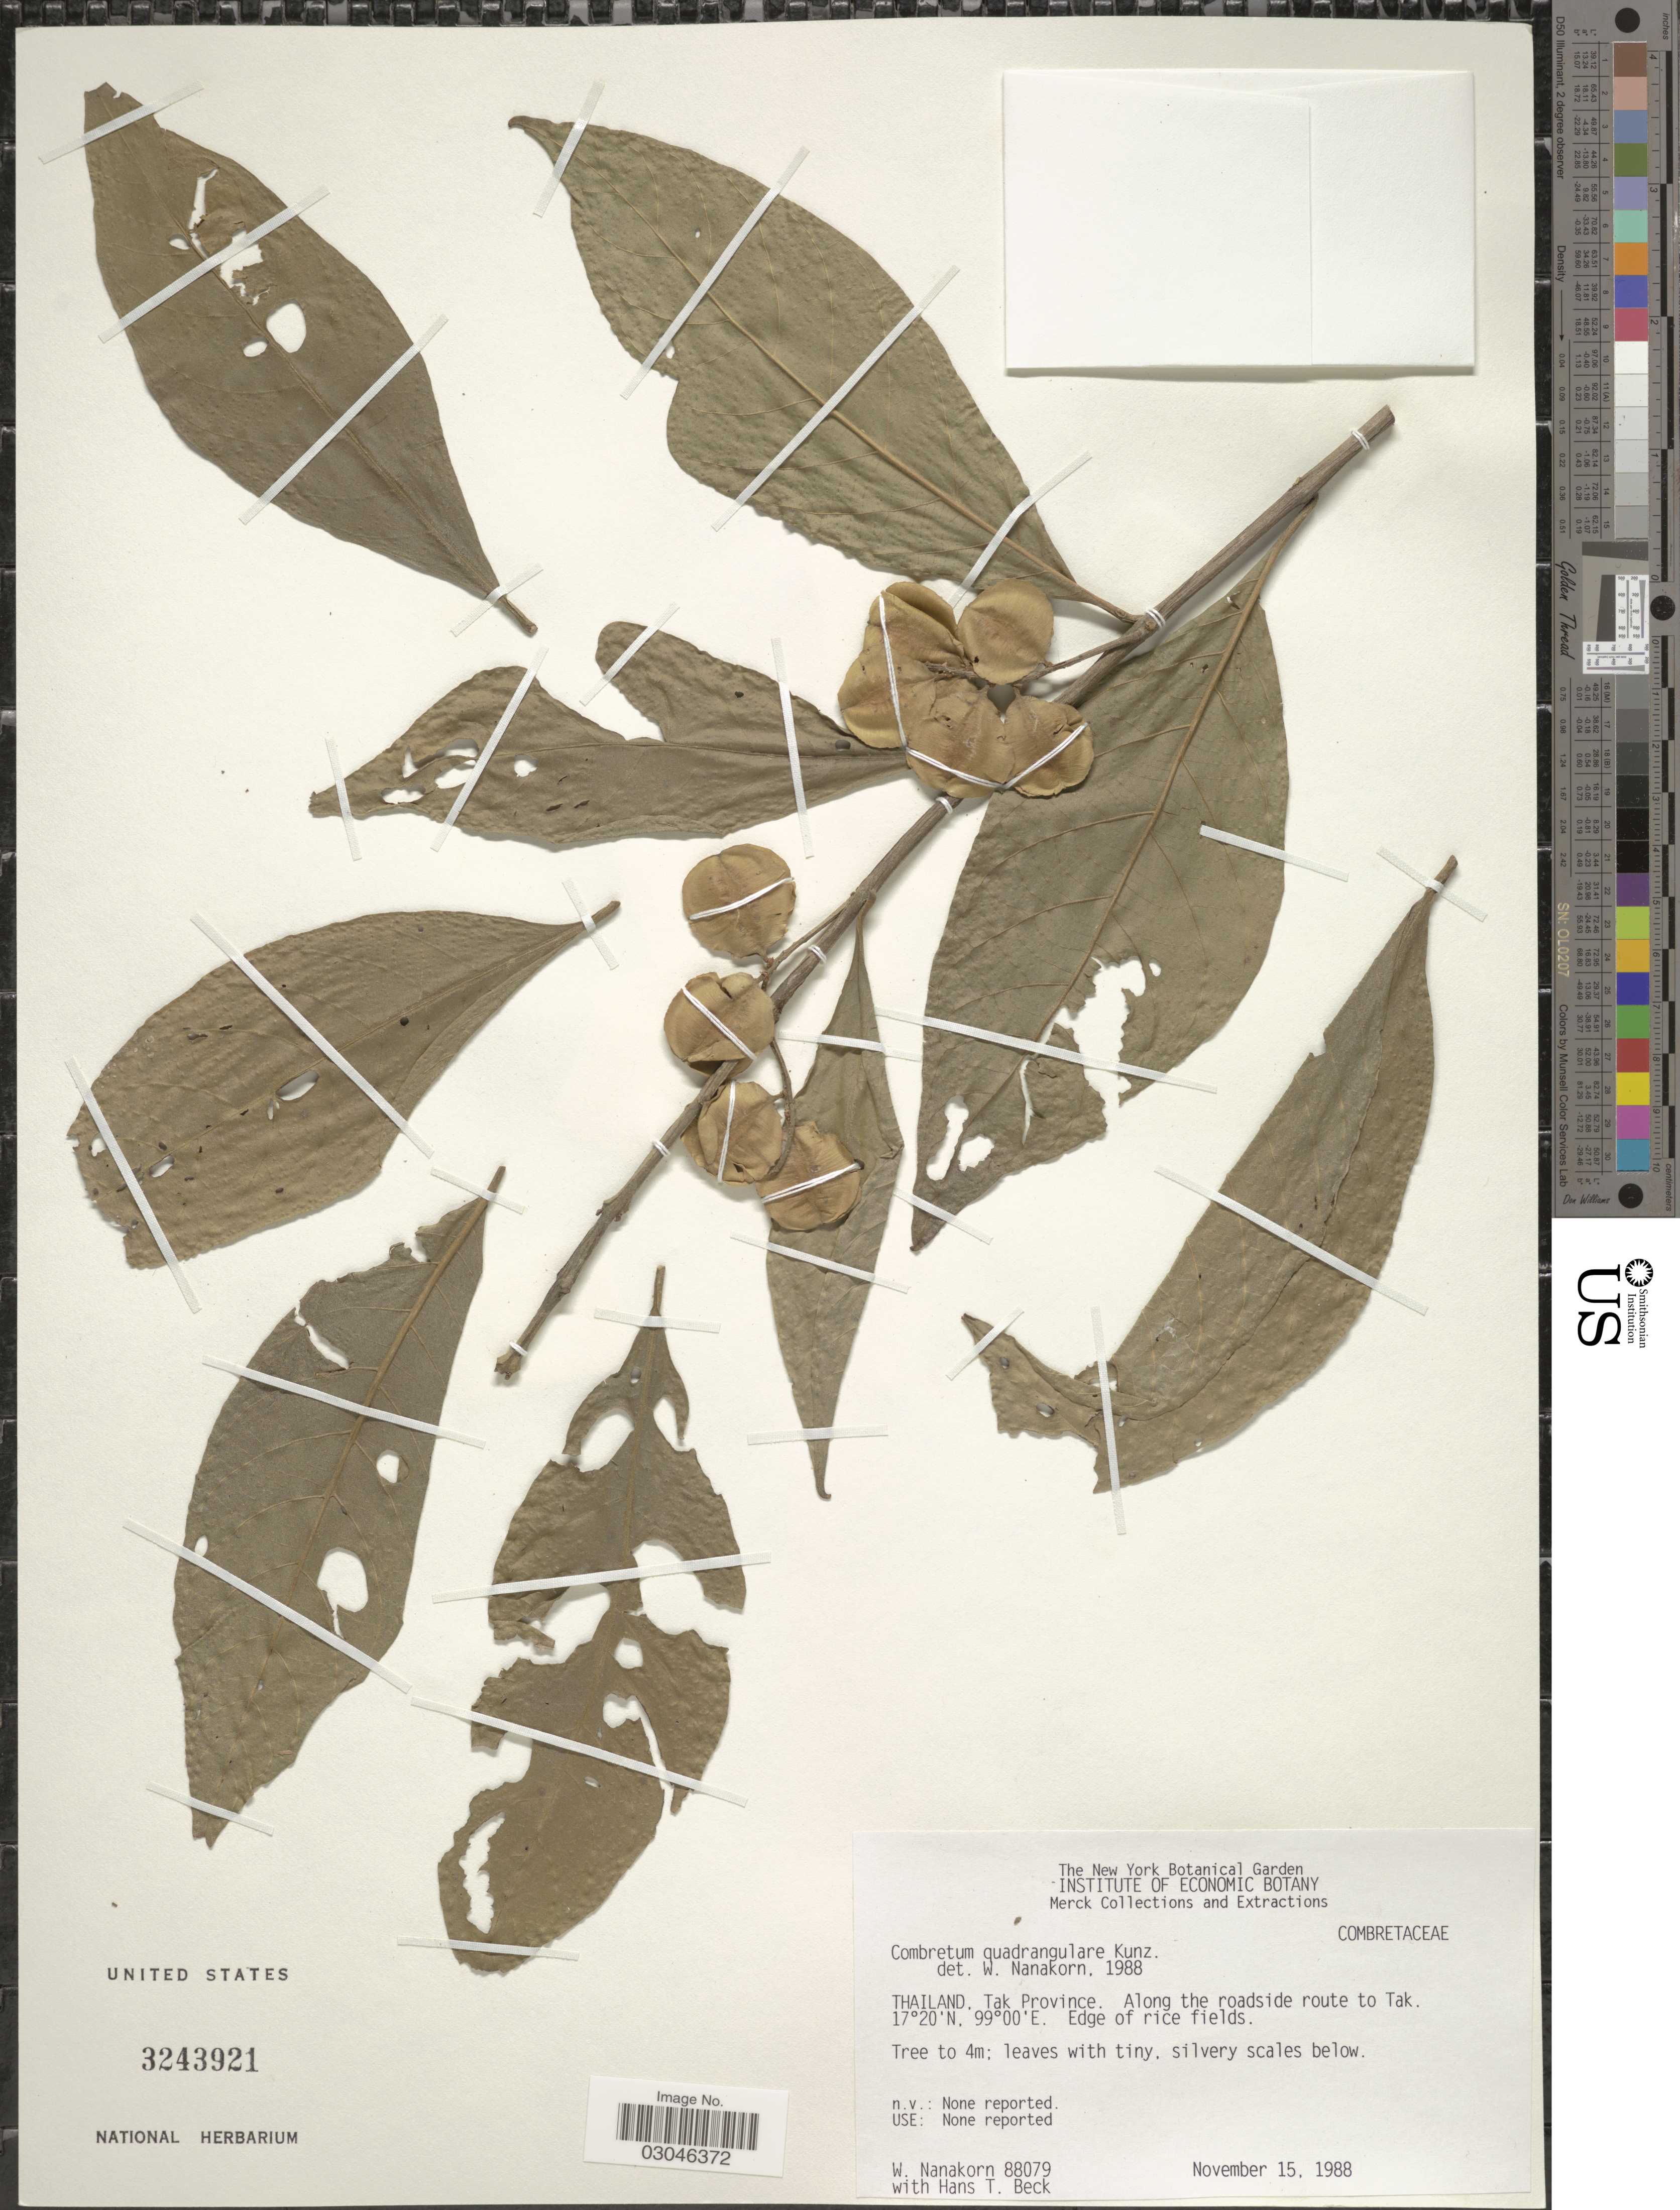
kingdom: Plantae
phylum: Tracheophyta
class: Magnoliopsida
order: Myrtales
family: Combretaceae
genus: Combretum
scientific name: Combretum quadrangulare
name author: Kurz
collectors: W. Nanakorn & H. T. Beck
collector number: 88079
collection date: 1988-11-15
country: Thailand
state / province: Tak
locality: Along the roadside route to Tak.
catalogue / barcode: US 3243921